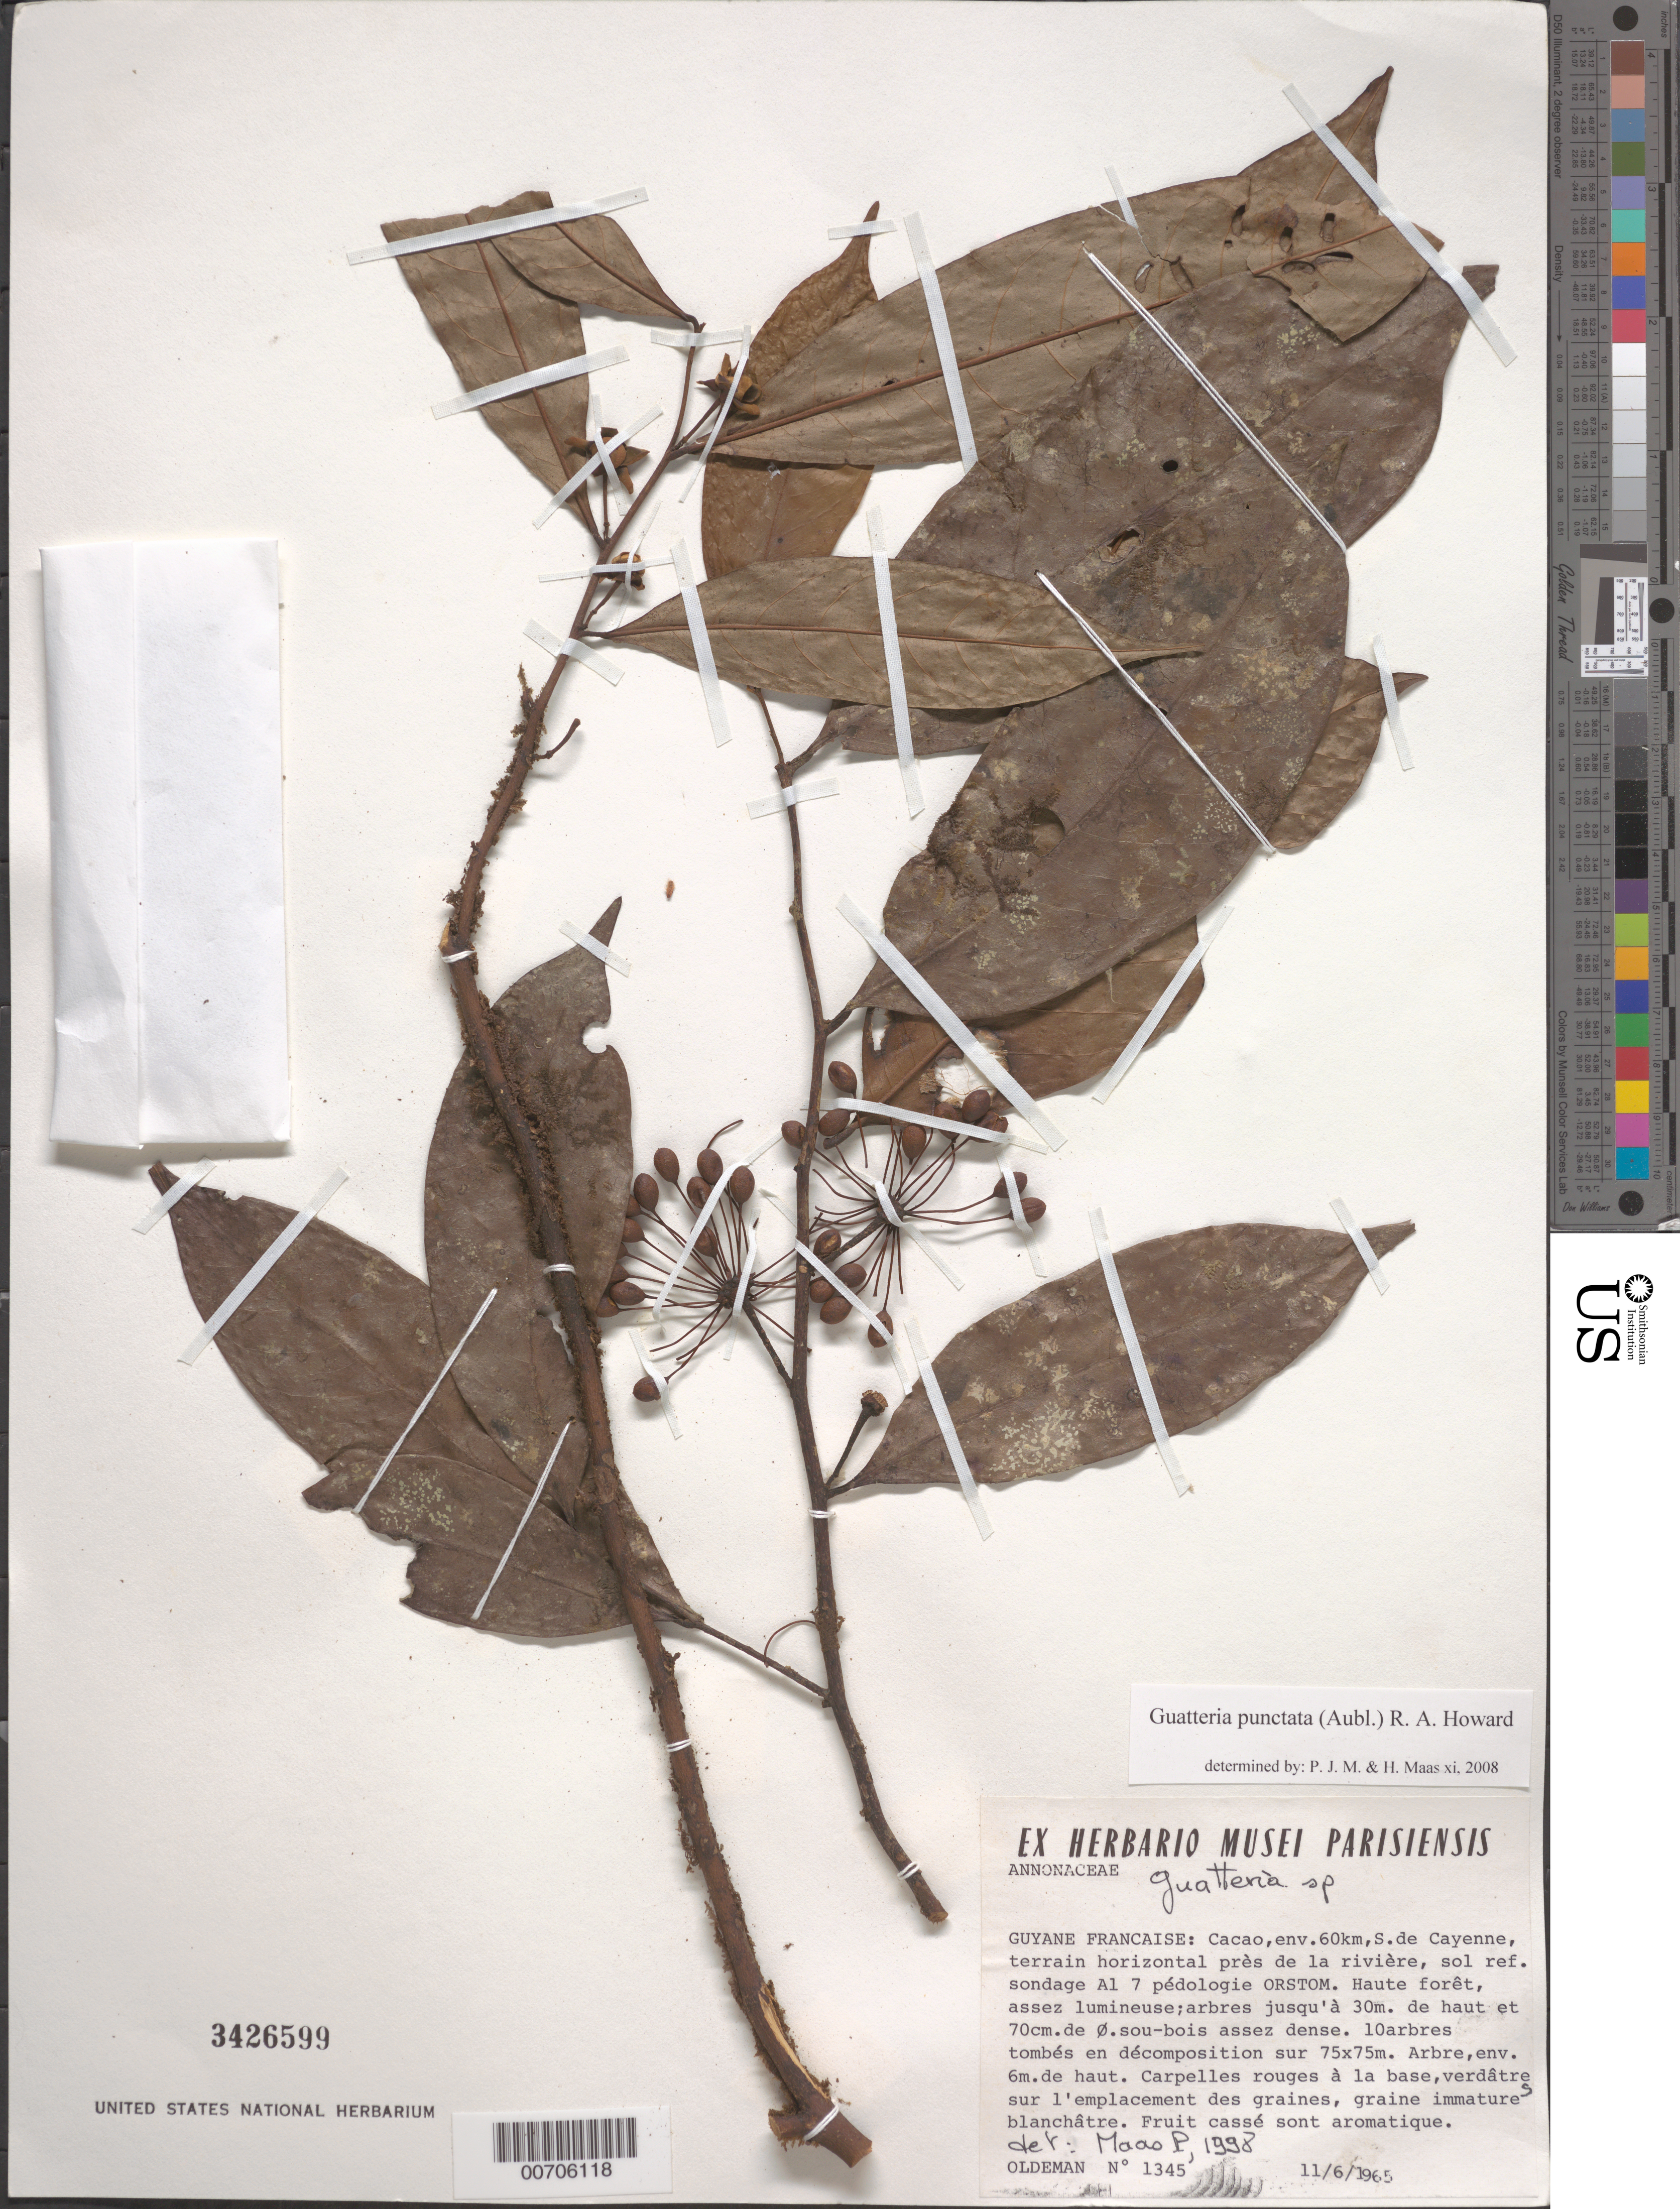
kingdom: Plantae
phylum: Tracheophyta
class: Magnoliopsida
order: Magnoliales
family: Annonaceae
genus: Guatteria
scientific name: Guatteria punctata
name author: (Aubl.) R.A. Howard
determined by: Maas, Paul J.; Maas, H.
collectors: R. Oldeman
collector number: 1345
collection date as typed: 11-Jun-65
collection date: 1965-06-11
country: French Guiana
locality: Cacao Village, env. 60 km S de Cayenne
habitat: High forest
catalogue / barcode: US 3426599